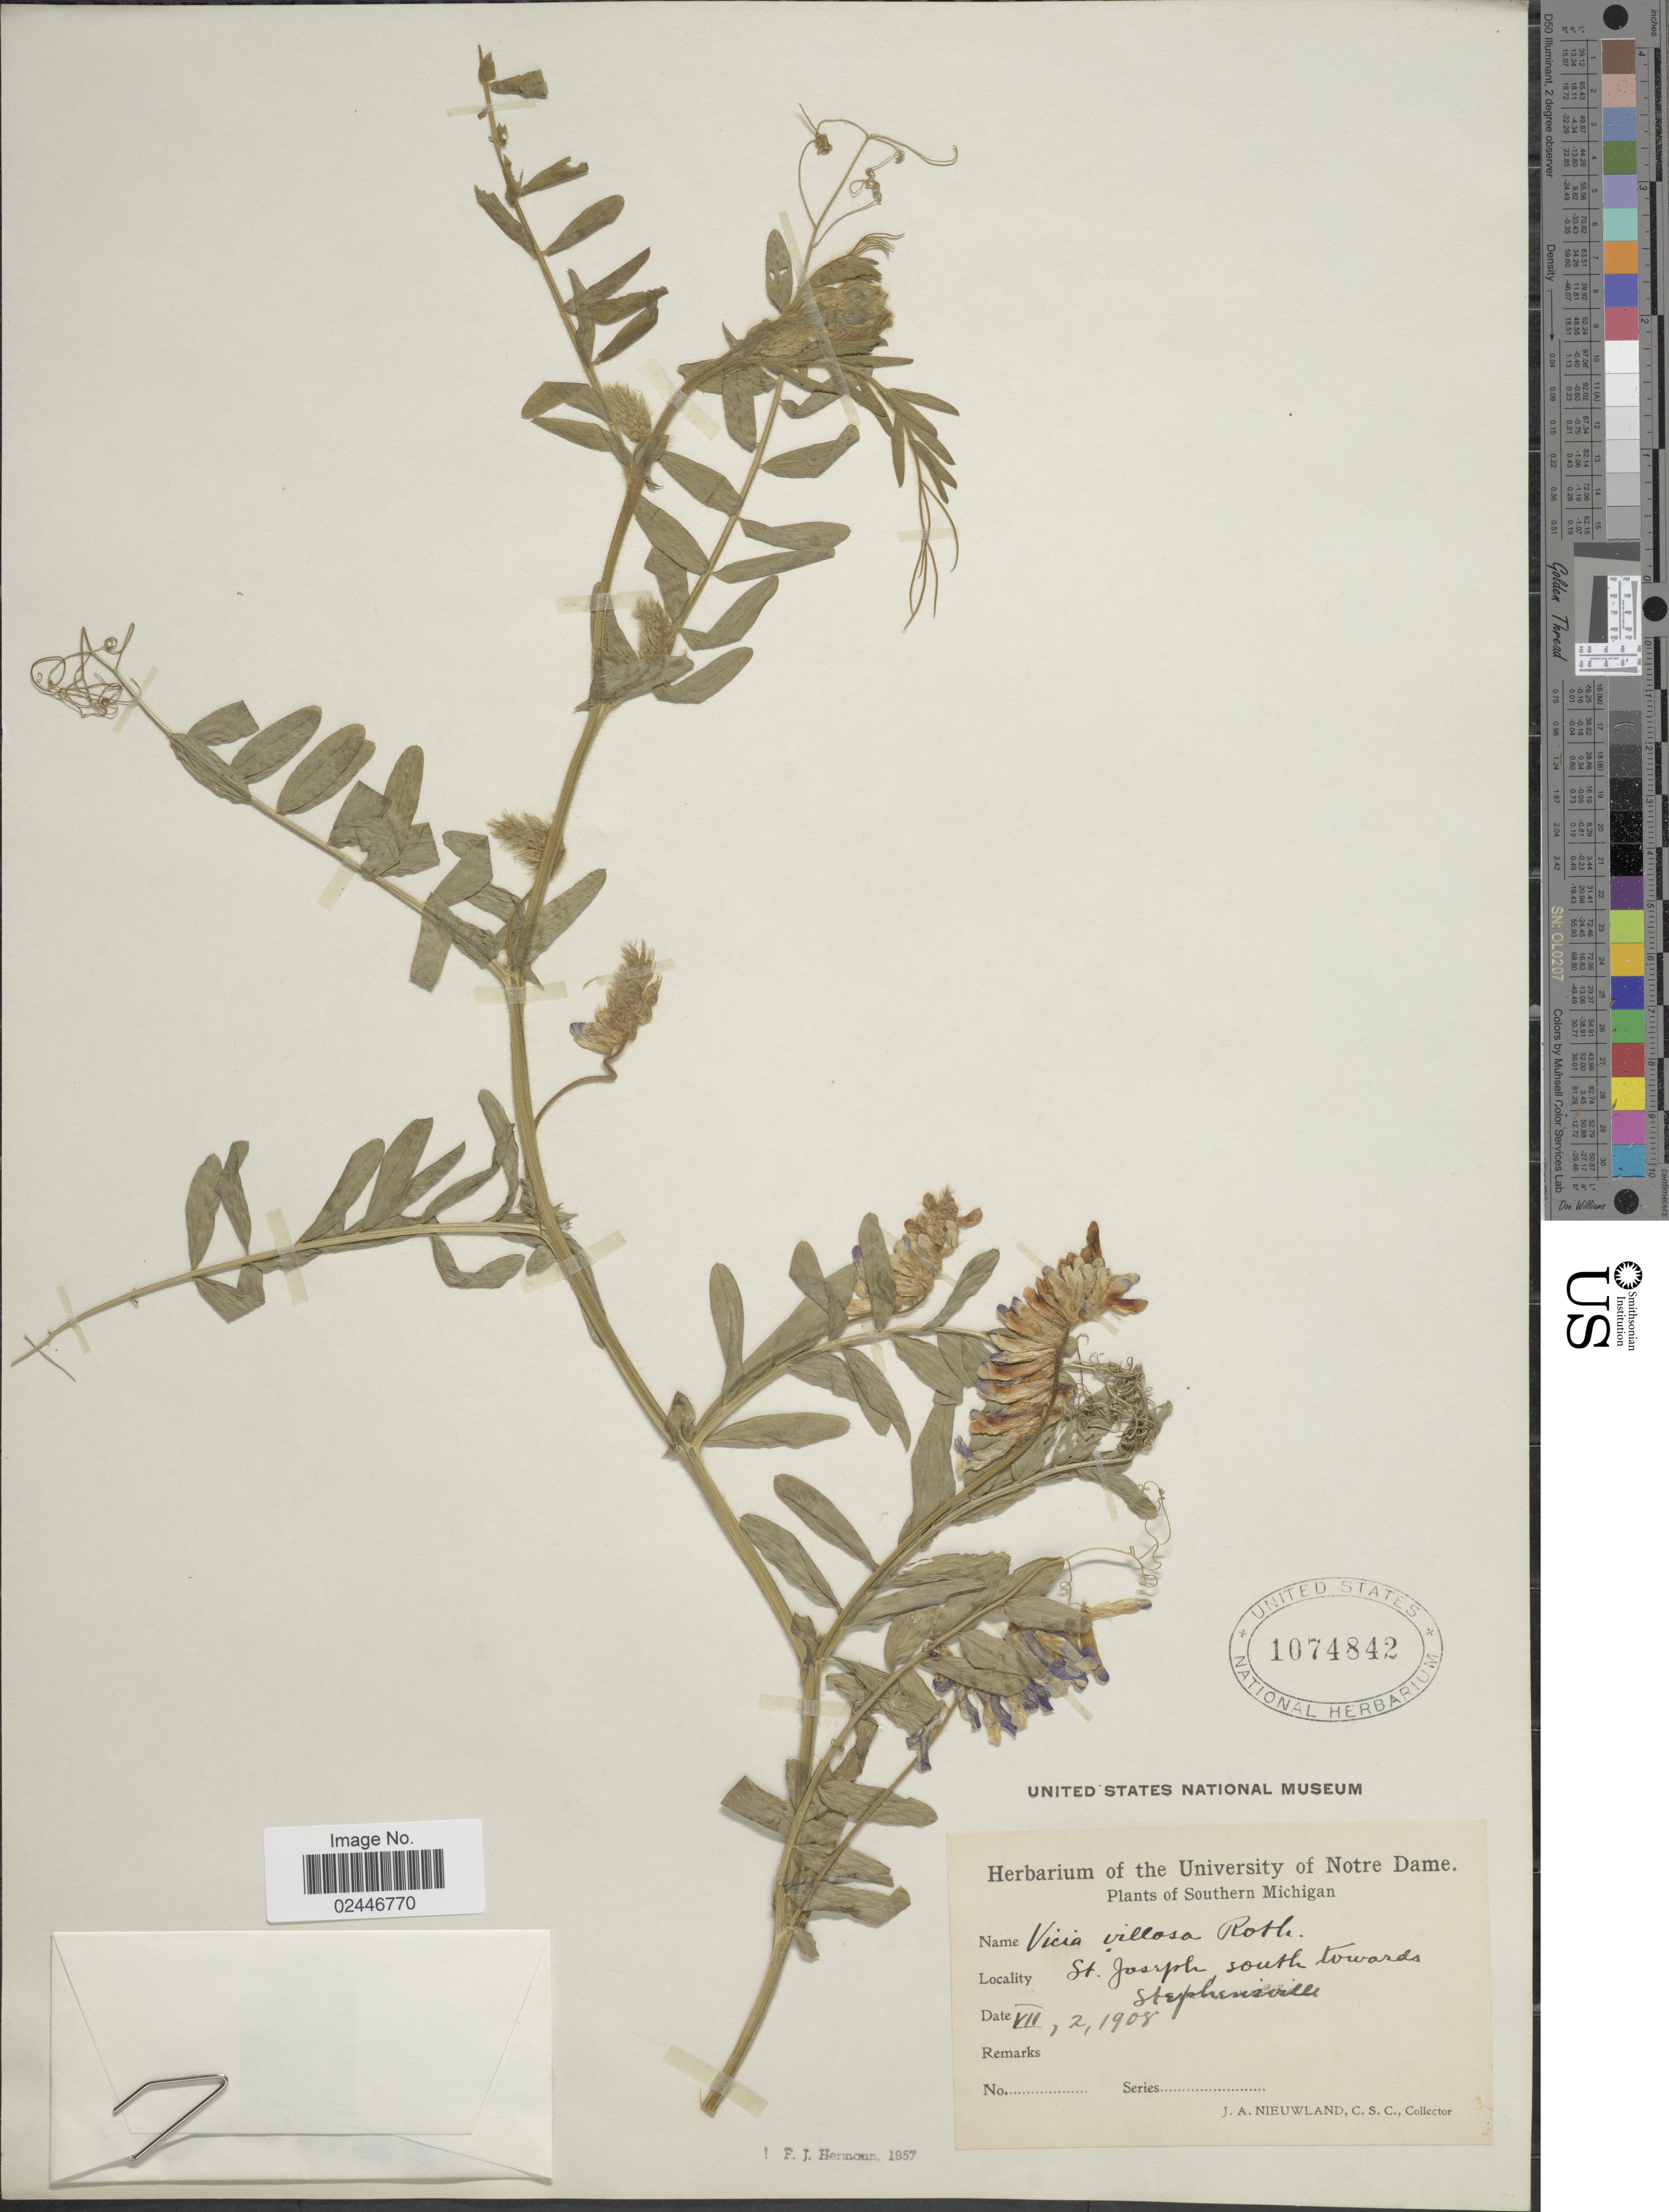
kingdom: Plantae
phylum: Tracheophyta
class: Magnoliopsida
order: Fabales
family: Fabaceae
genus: Vicia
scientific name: Vicia villosa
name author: Roth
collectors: J. A. Nieuwland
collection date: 1908-07-02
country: United States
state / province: Michigan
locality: Southern Michigan, St. Joseph, south towards Stephensville.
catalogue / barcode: US 1074842